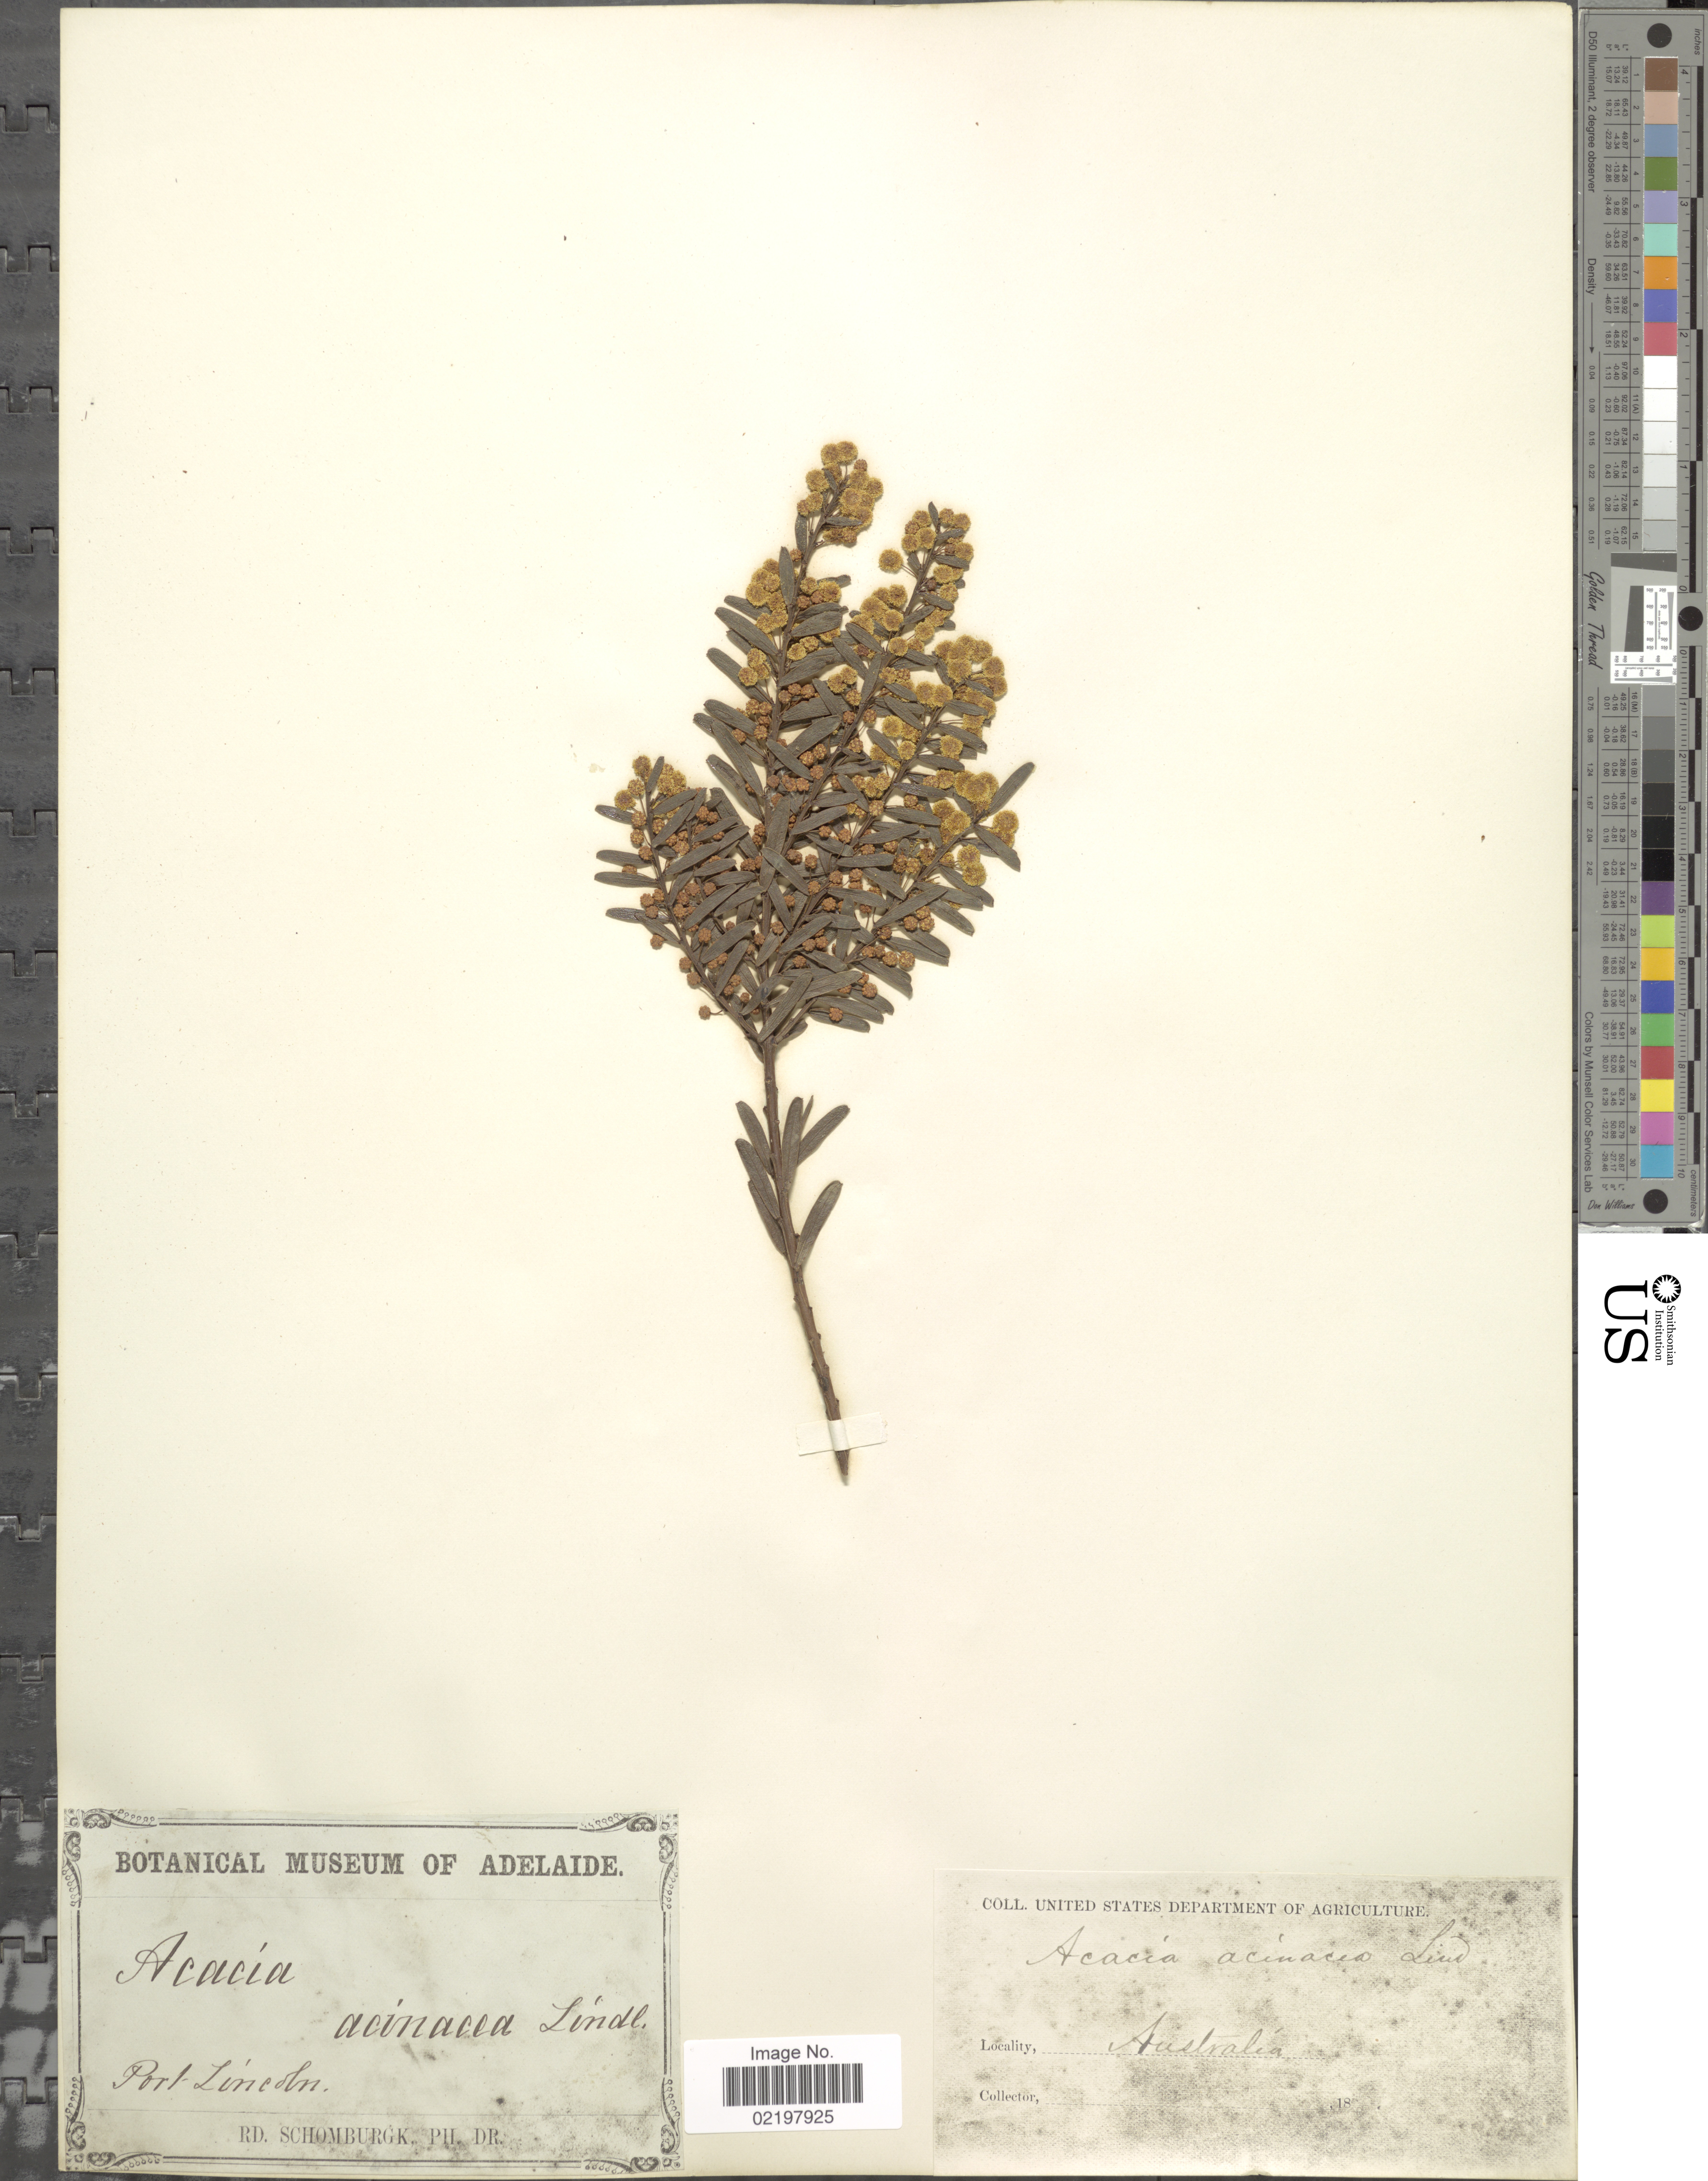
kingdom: Plantae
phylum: Tracheophyta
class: Magnoliopsida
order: Fabales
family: Fabaceae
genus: Acacia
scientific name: Acacia acinacea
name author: Lindl.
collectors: M. R. Schomburgk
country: Australia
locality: Port Lincoln